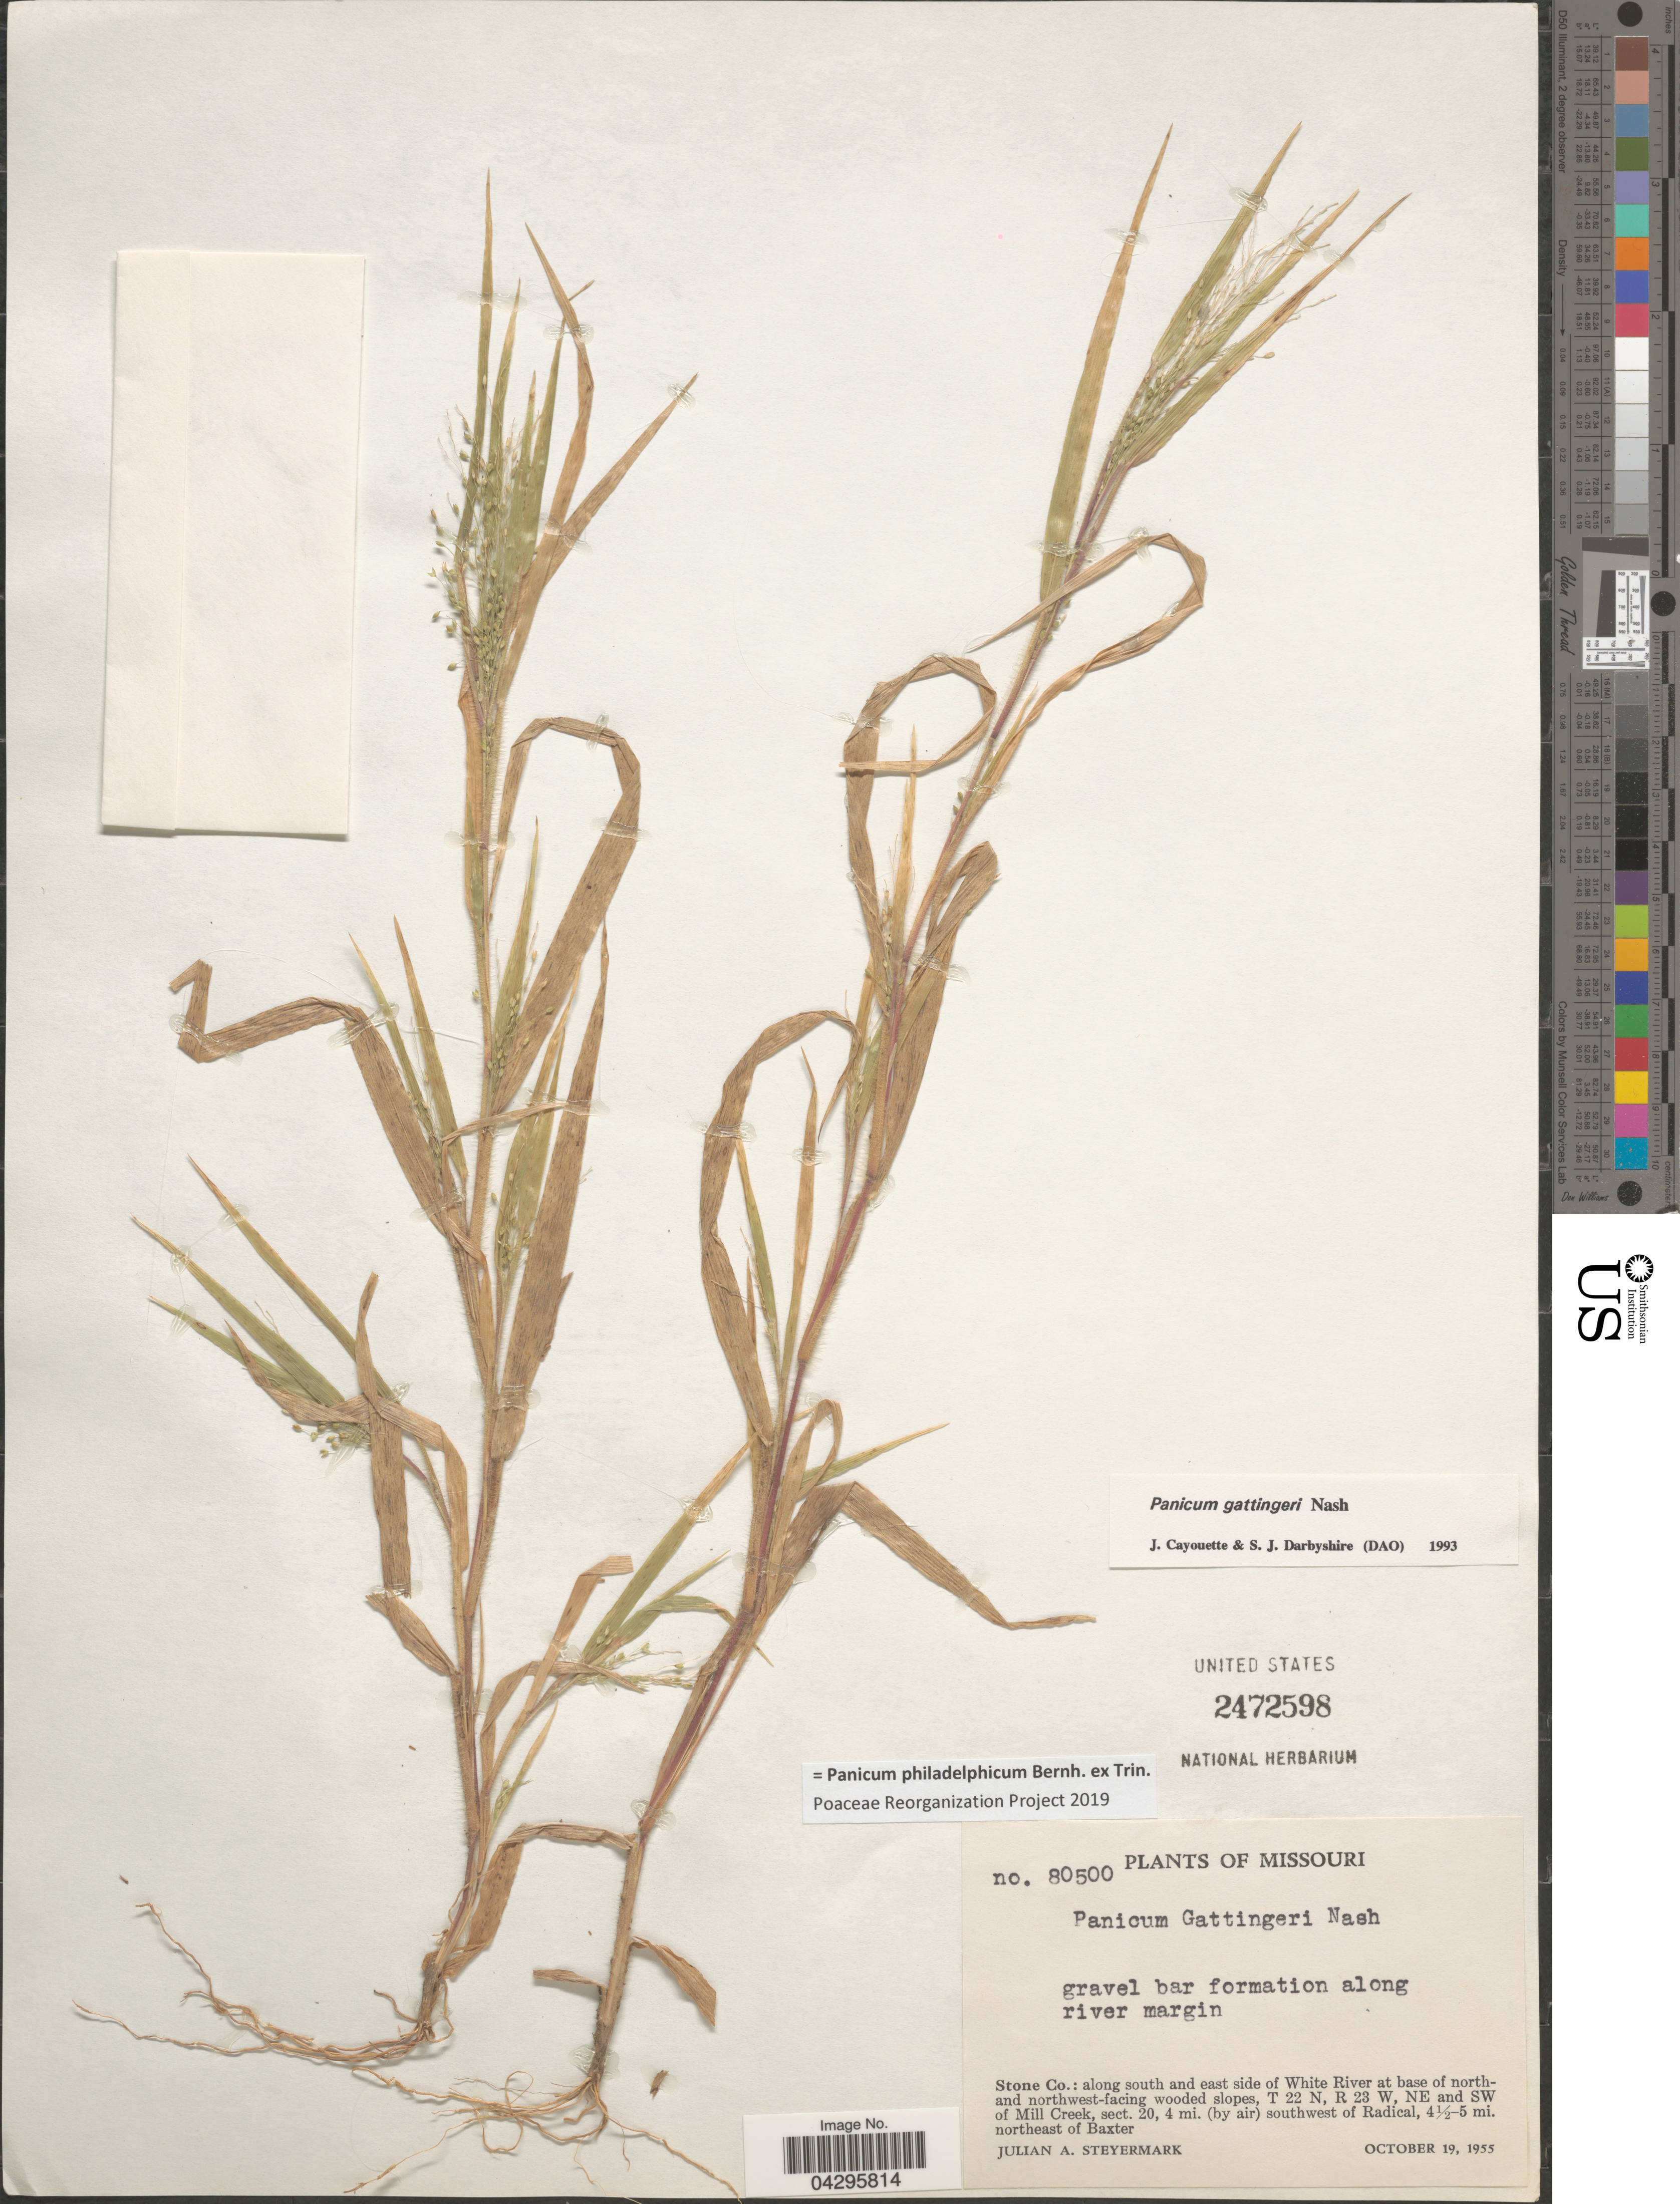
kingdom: Plantae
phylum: Tracheophyta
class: Liliopsida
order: Poales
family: Poaceae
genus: Panicum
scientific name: Panicum philadelphicum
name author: Bernh. ex Trin.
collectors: J. Steyermark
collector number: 80500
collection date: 1955-10-19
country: United States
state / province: Missouri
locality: Gravel bar formation along river margin. Stone Co.: along south and east side of White River at base of north and northwest-facing wooded slopes, T 22 N, R 23 W, NE and SW of Mill Creek, sect. 20, 4 mi. (by air) southwest of Radical, 4½-5 mi. northeast of Baxter.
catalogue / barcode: US 2472598